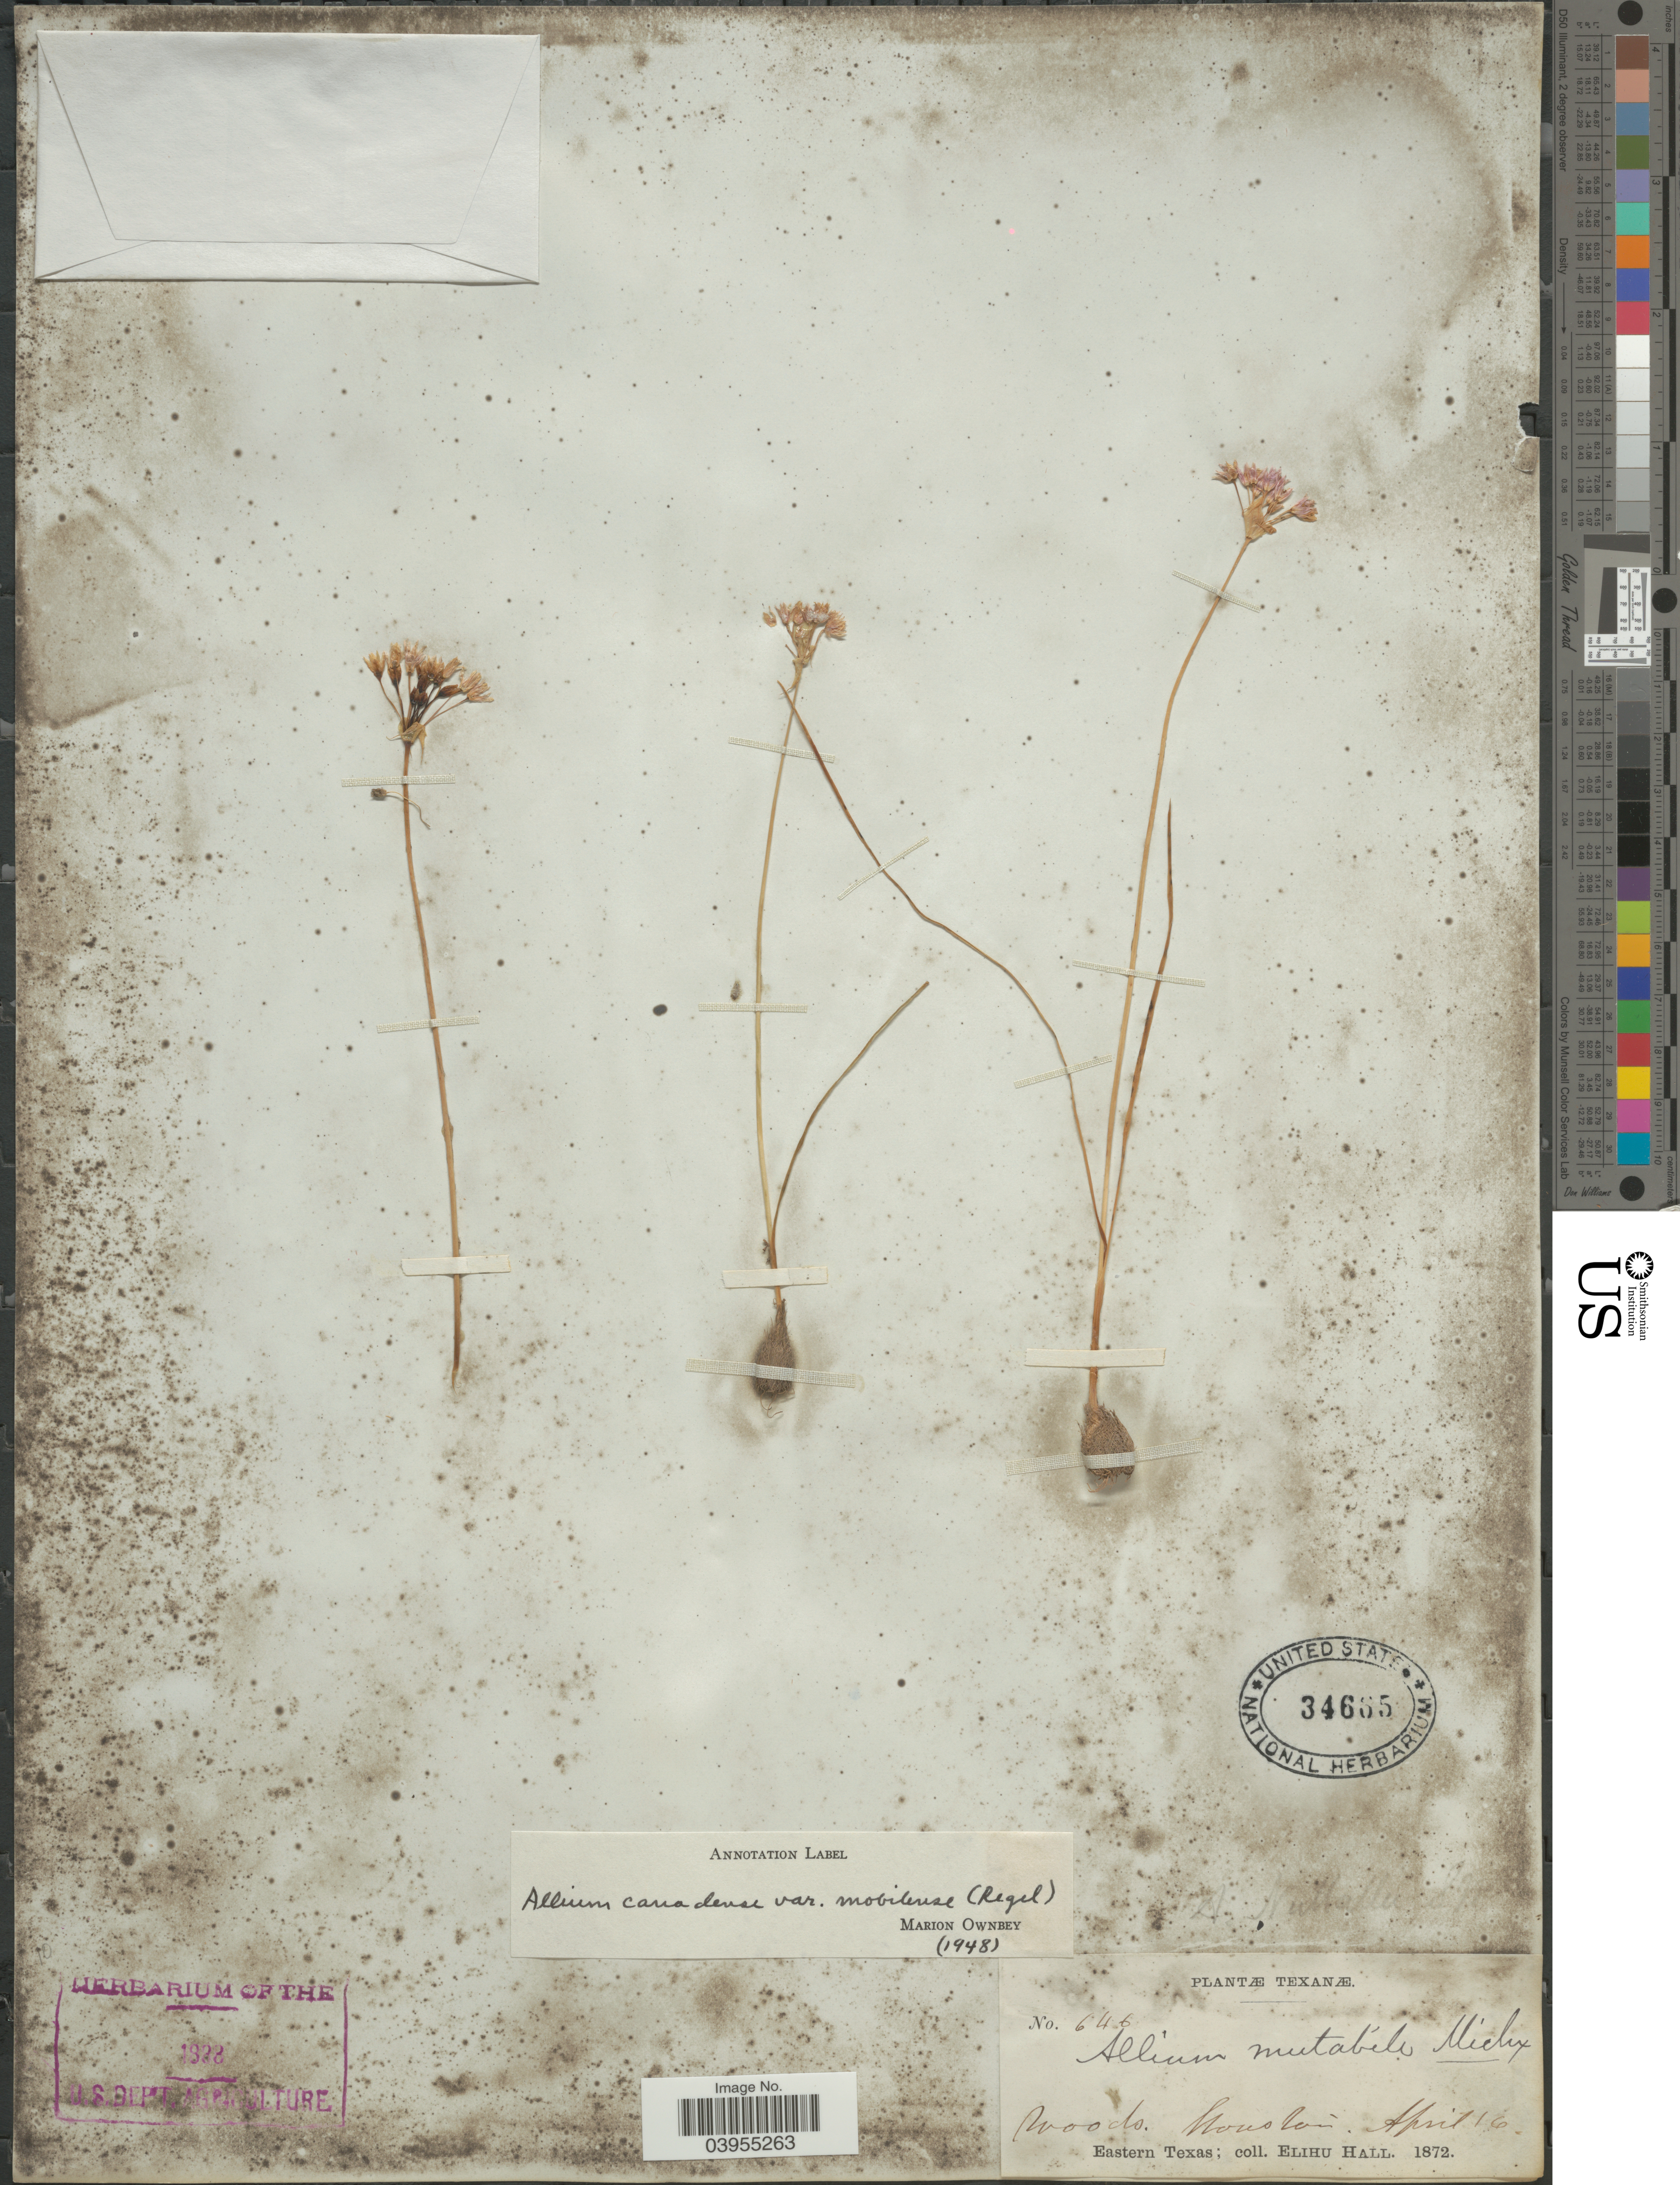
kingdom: Plantae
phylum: Tracheophyta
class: Liliopsida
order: Asparagales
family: Amaryllidaceae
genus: Allium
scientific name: Allium canadense var. mobilense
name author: (Regel) Traub & Ownbey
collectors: E. Hall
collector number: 646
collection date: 1872-04-16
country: United States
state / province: Texas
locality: Houston. Eastern Texas.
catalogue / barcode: US 34665